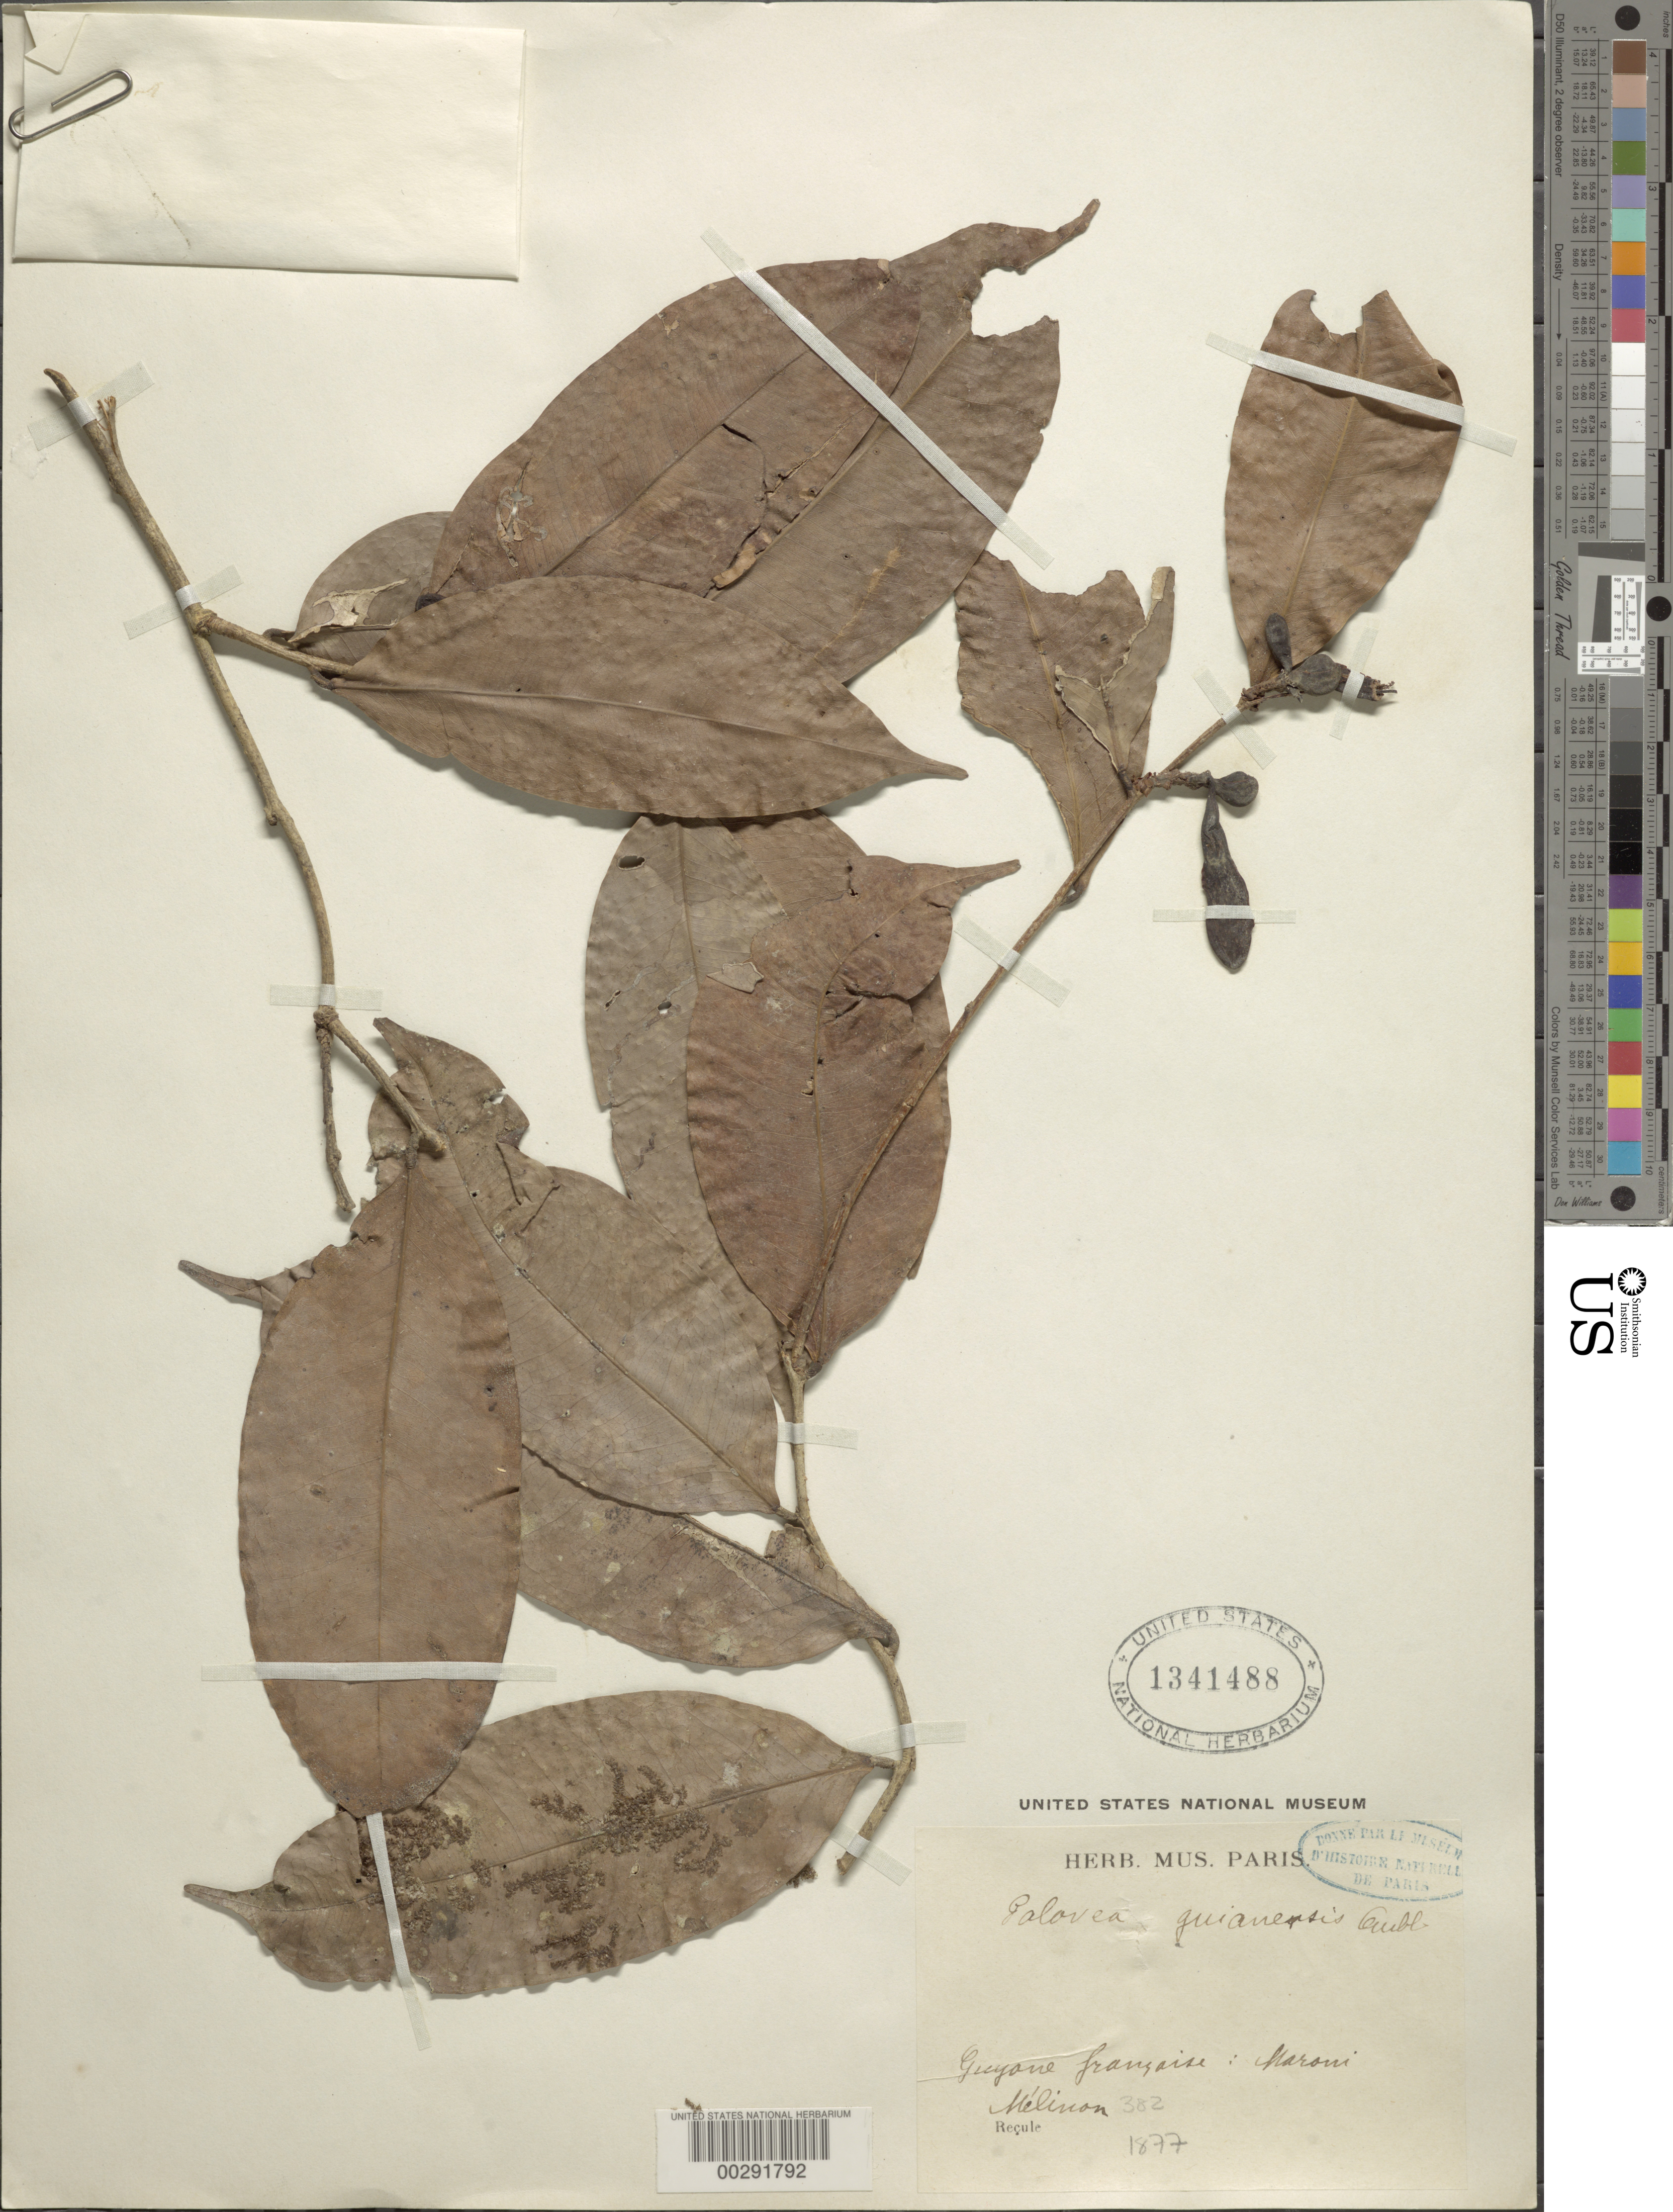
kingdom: Plantae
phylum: Tracheophyta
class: Magnoliopsida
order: Fabales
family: Fabaceae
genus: Paloue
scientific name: Paloue guianensis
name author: Aubl.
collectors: M. Melinon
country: French Guiana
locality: Melinon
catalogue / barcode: US 1341488